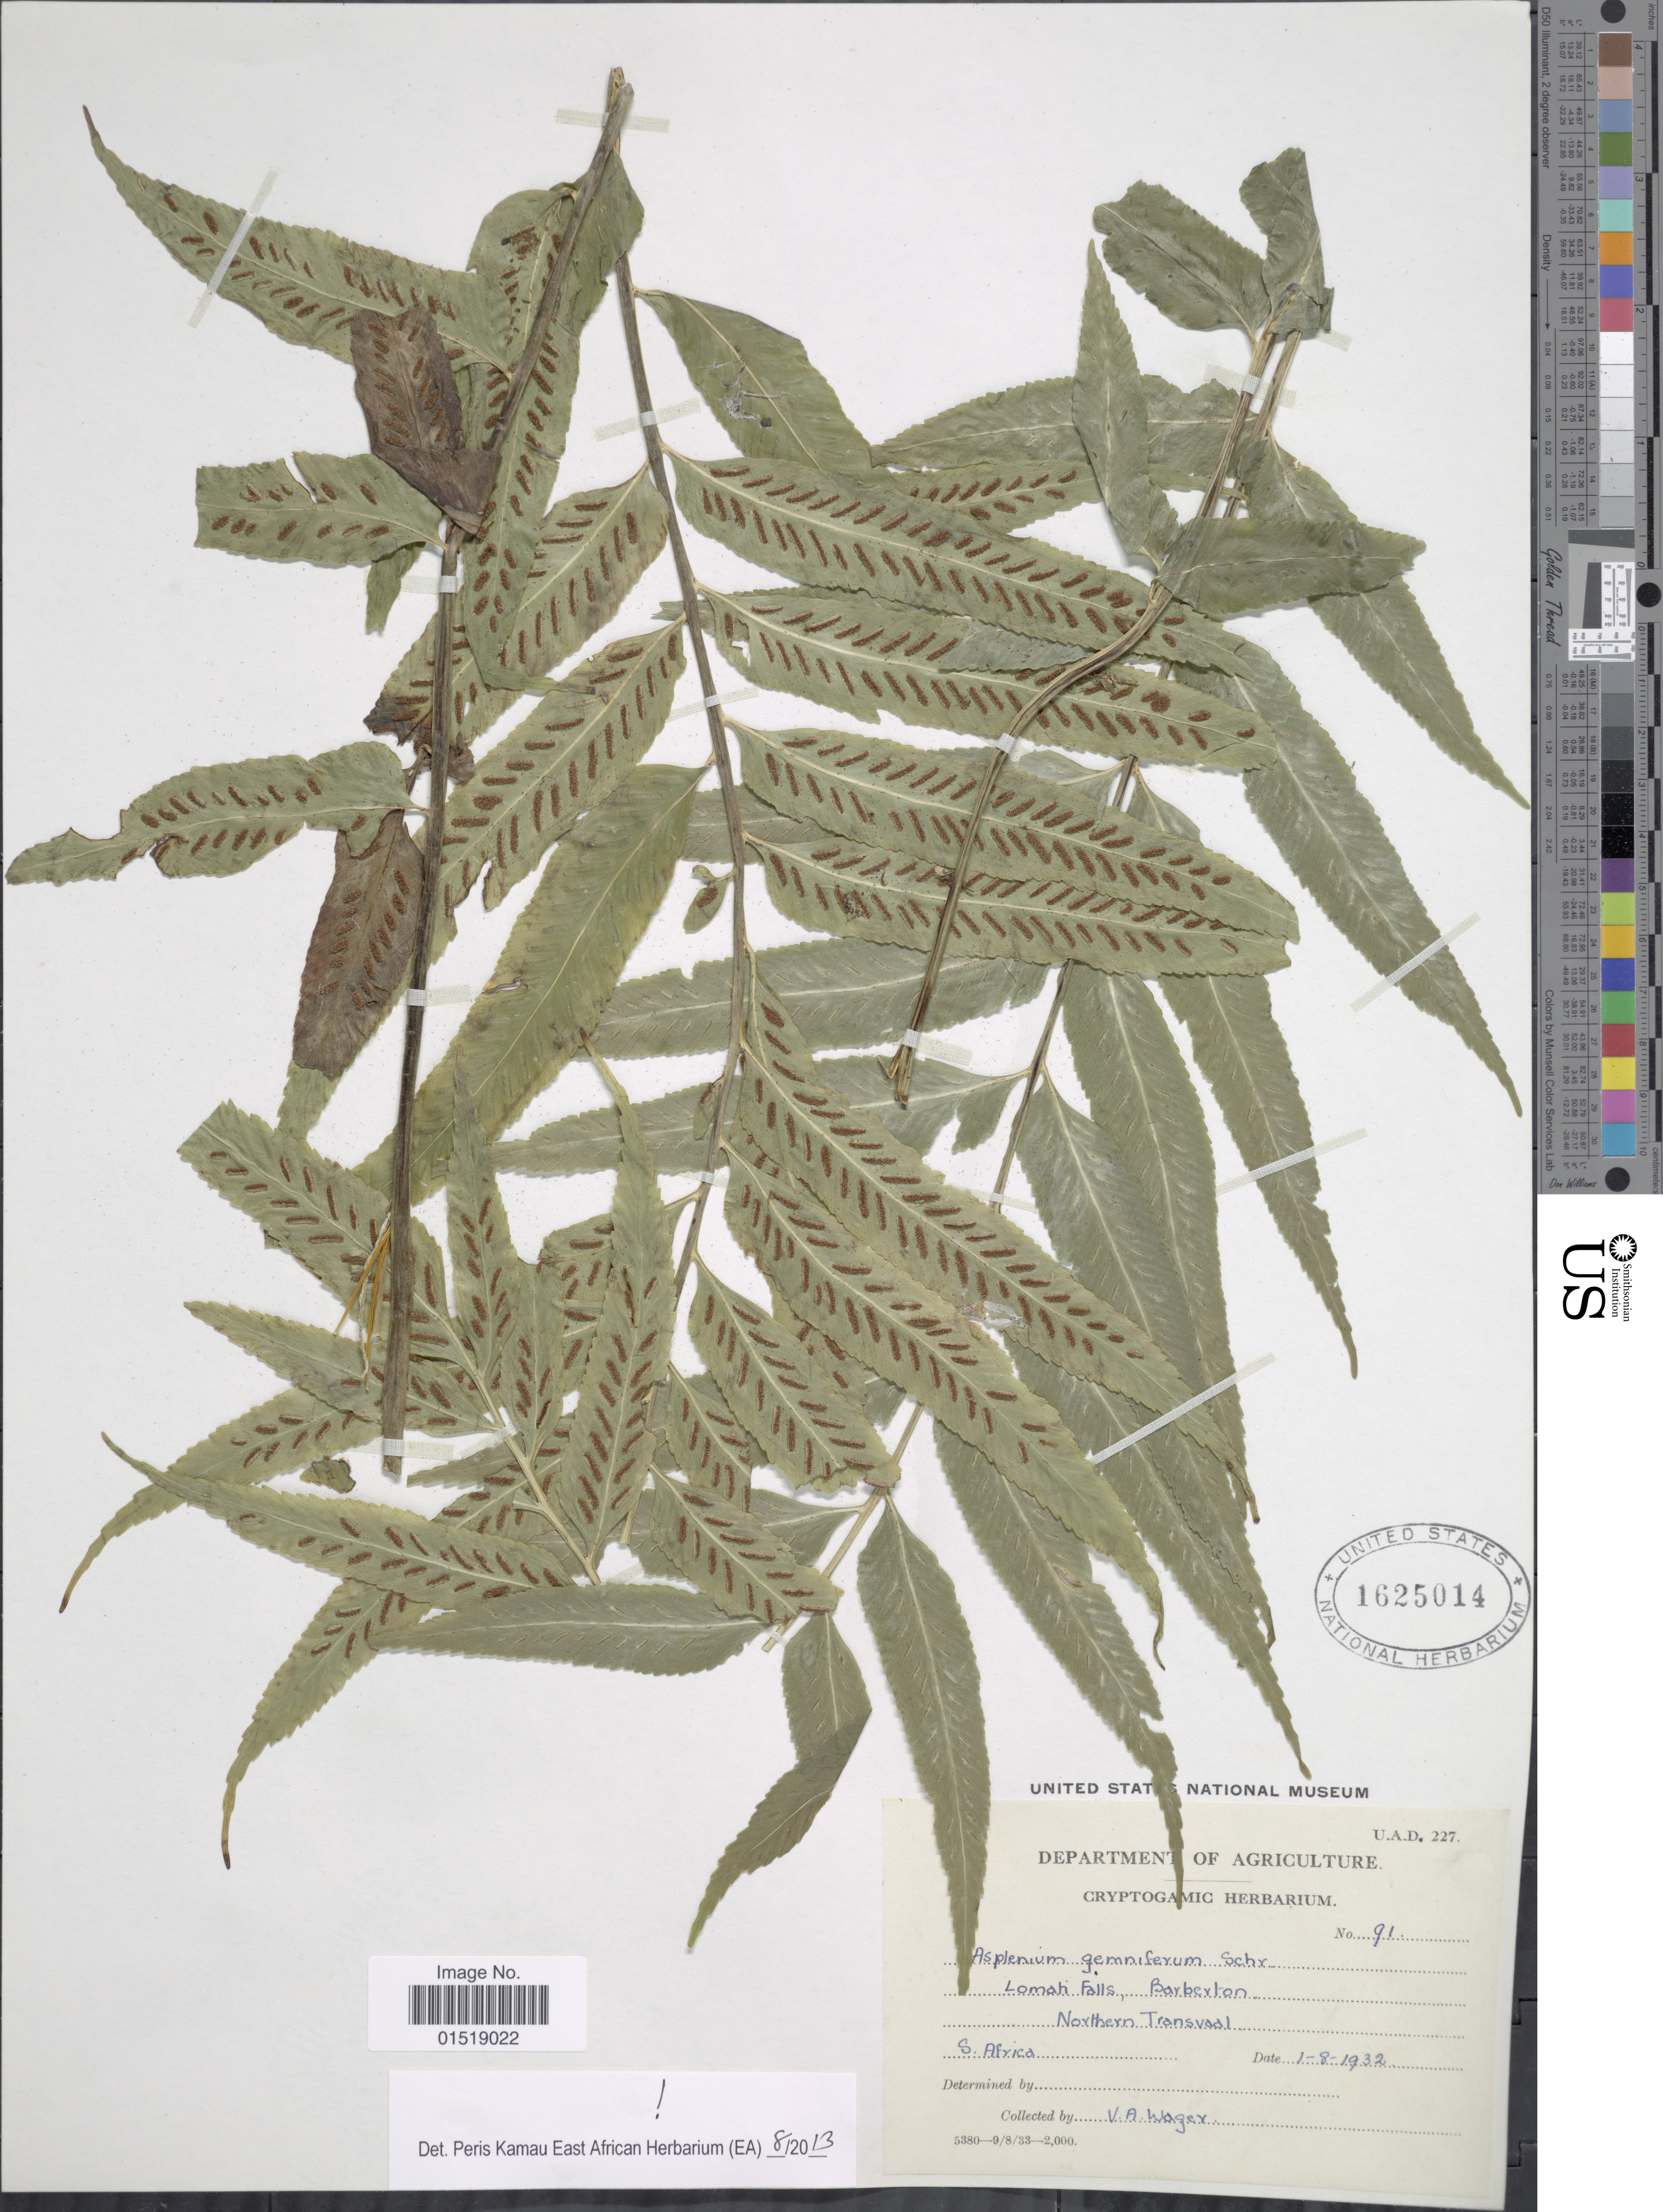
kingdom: Plantae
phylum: Tracheophyta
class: Polypodiopsida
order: Polypodiales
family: Aspleniaceae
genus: Asplenium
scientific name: Asplenium gemmiferum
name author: Schrad.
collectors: Wager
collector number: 91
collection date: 1932-08-01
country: South Africa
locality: Lomati Falls, Barberton, Northern Transvaal.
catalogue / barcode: US 1625014